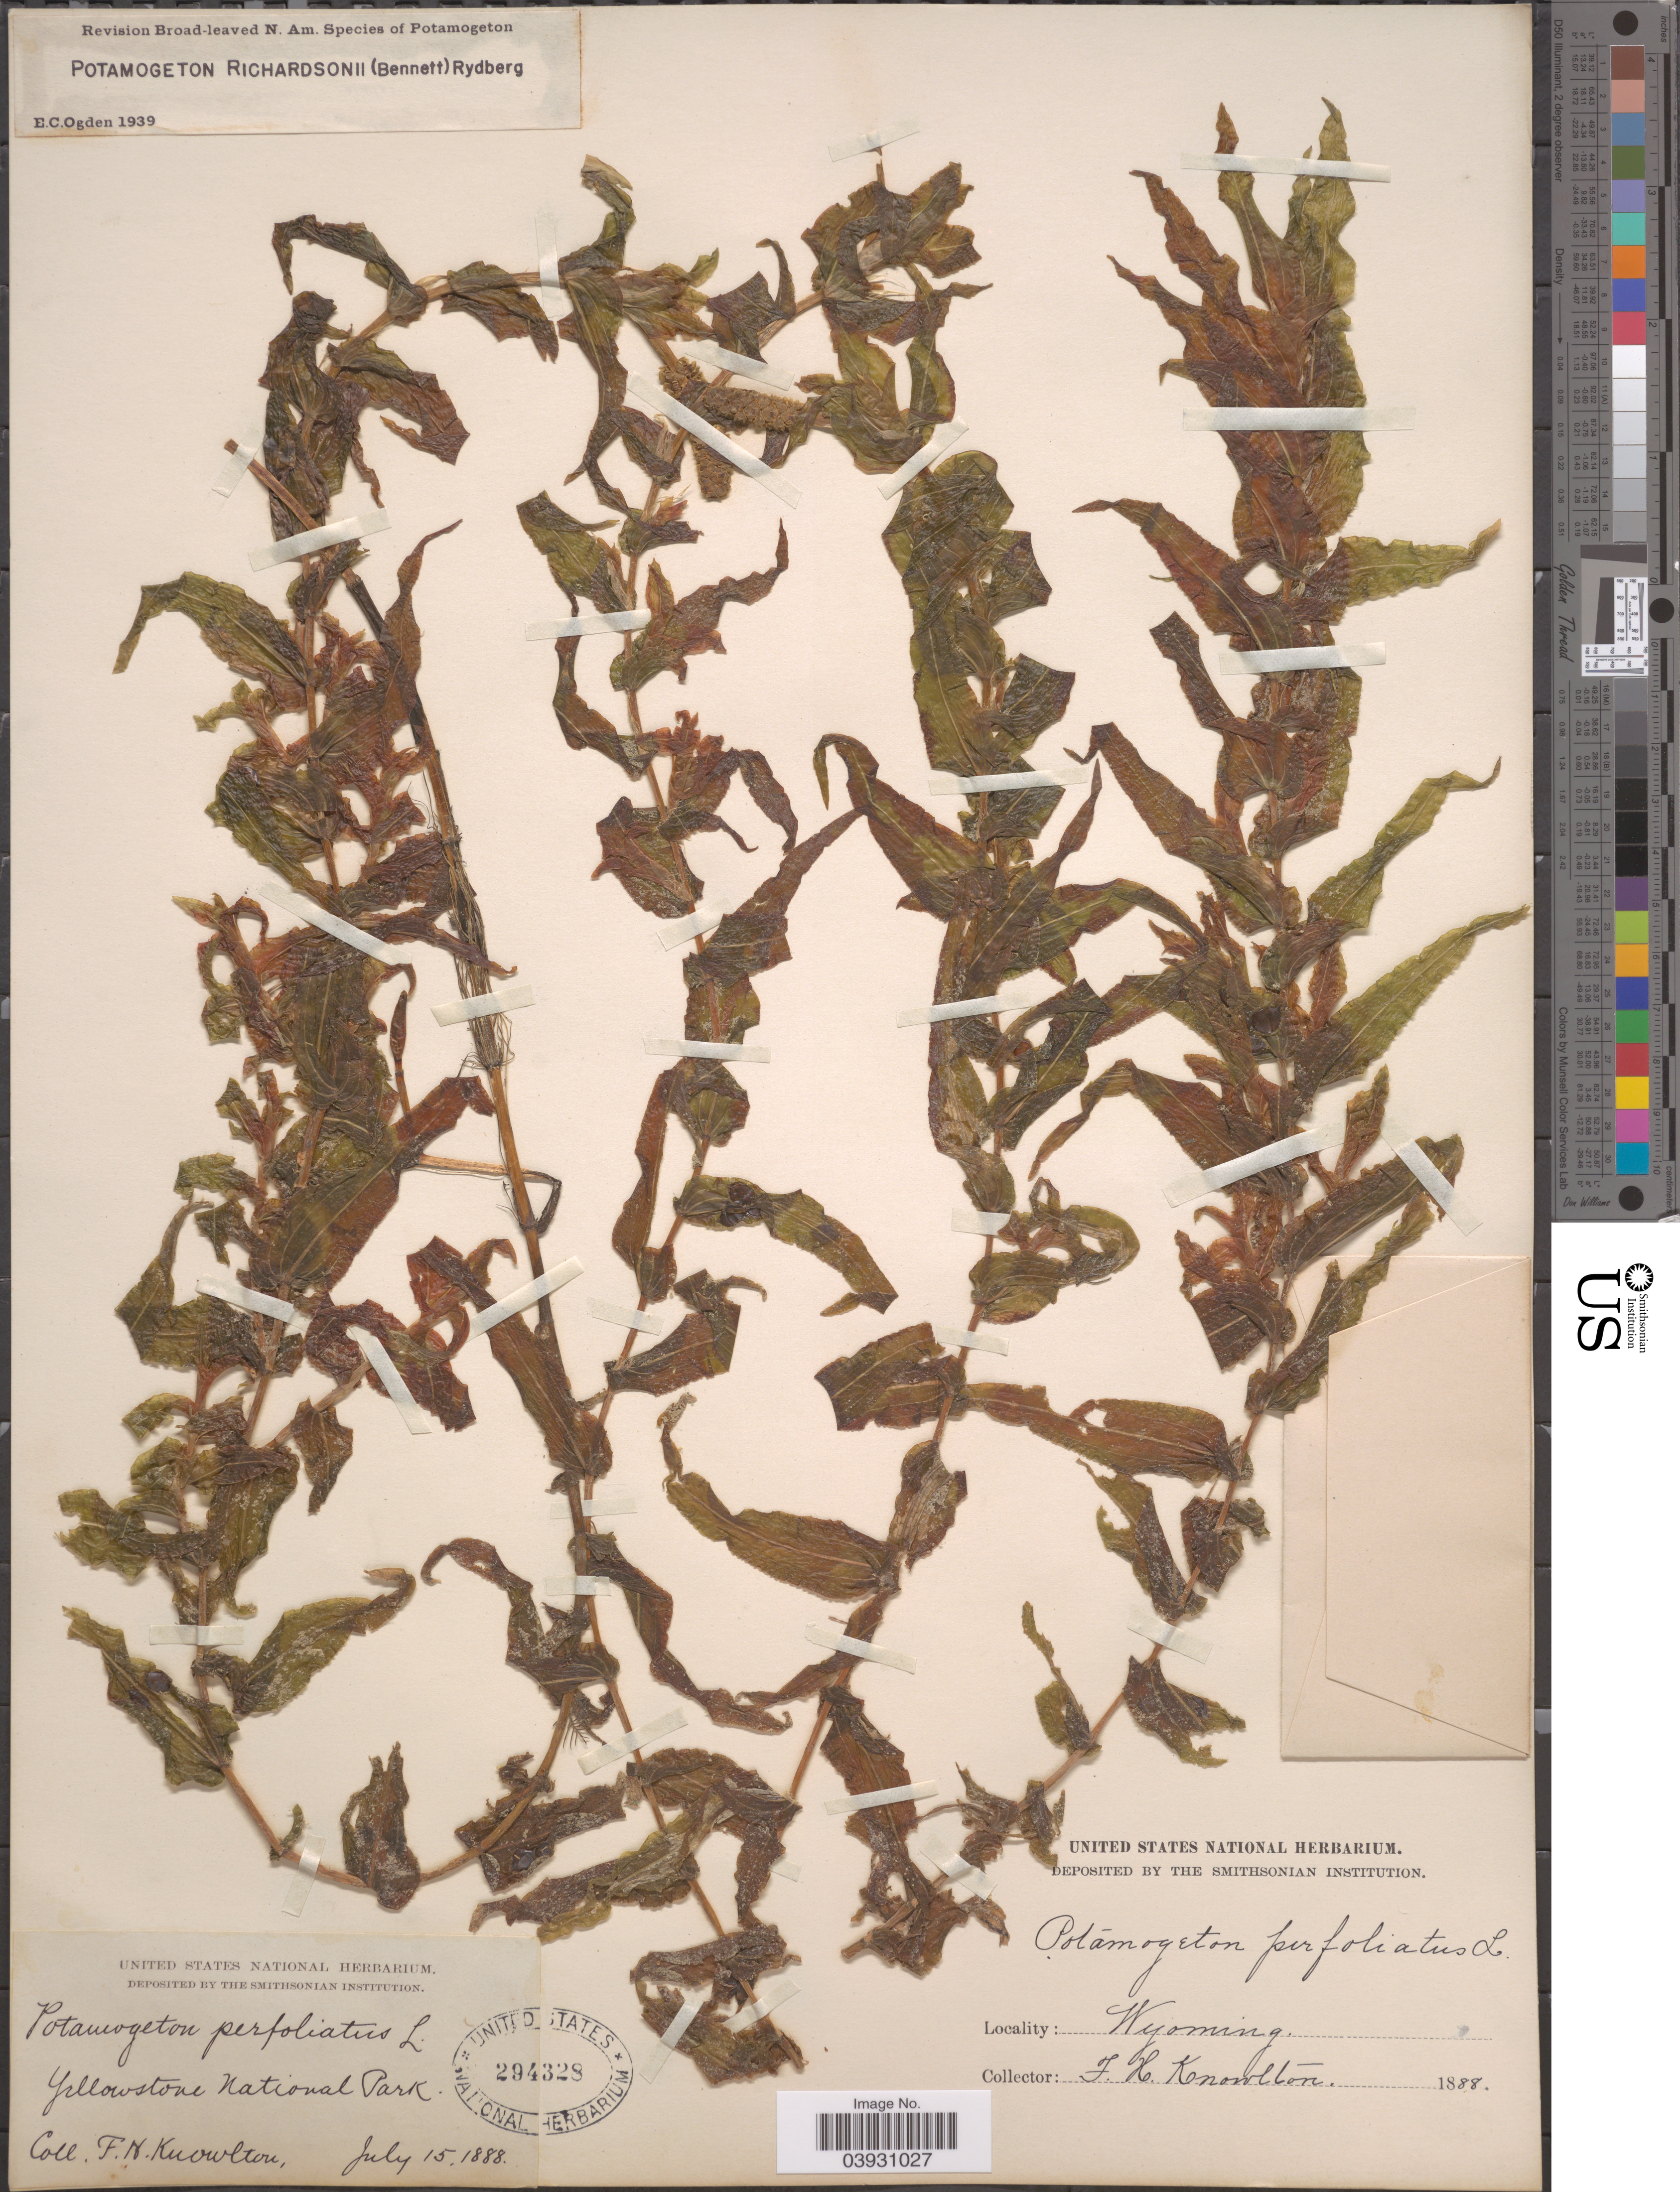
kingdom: Plantae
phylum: Tracheophyta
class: Liliopsida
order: Alismatales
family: Potamogetonaceae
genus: Potamogeton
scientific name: Potamogeton richardsonii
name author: (A.W. Benn.) Rydb.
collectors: F. H. Knowlton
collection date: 1888-07-15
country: United States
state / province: Wyoming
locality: Yellowstone National Park.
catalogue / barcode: US 294328